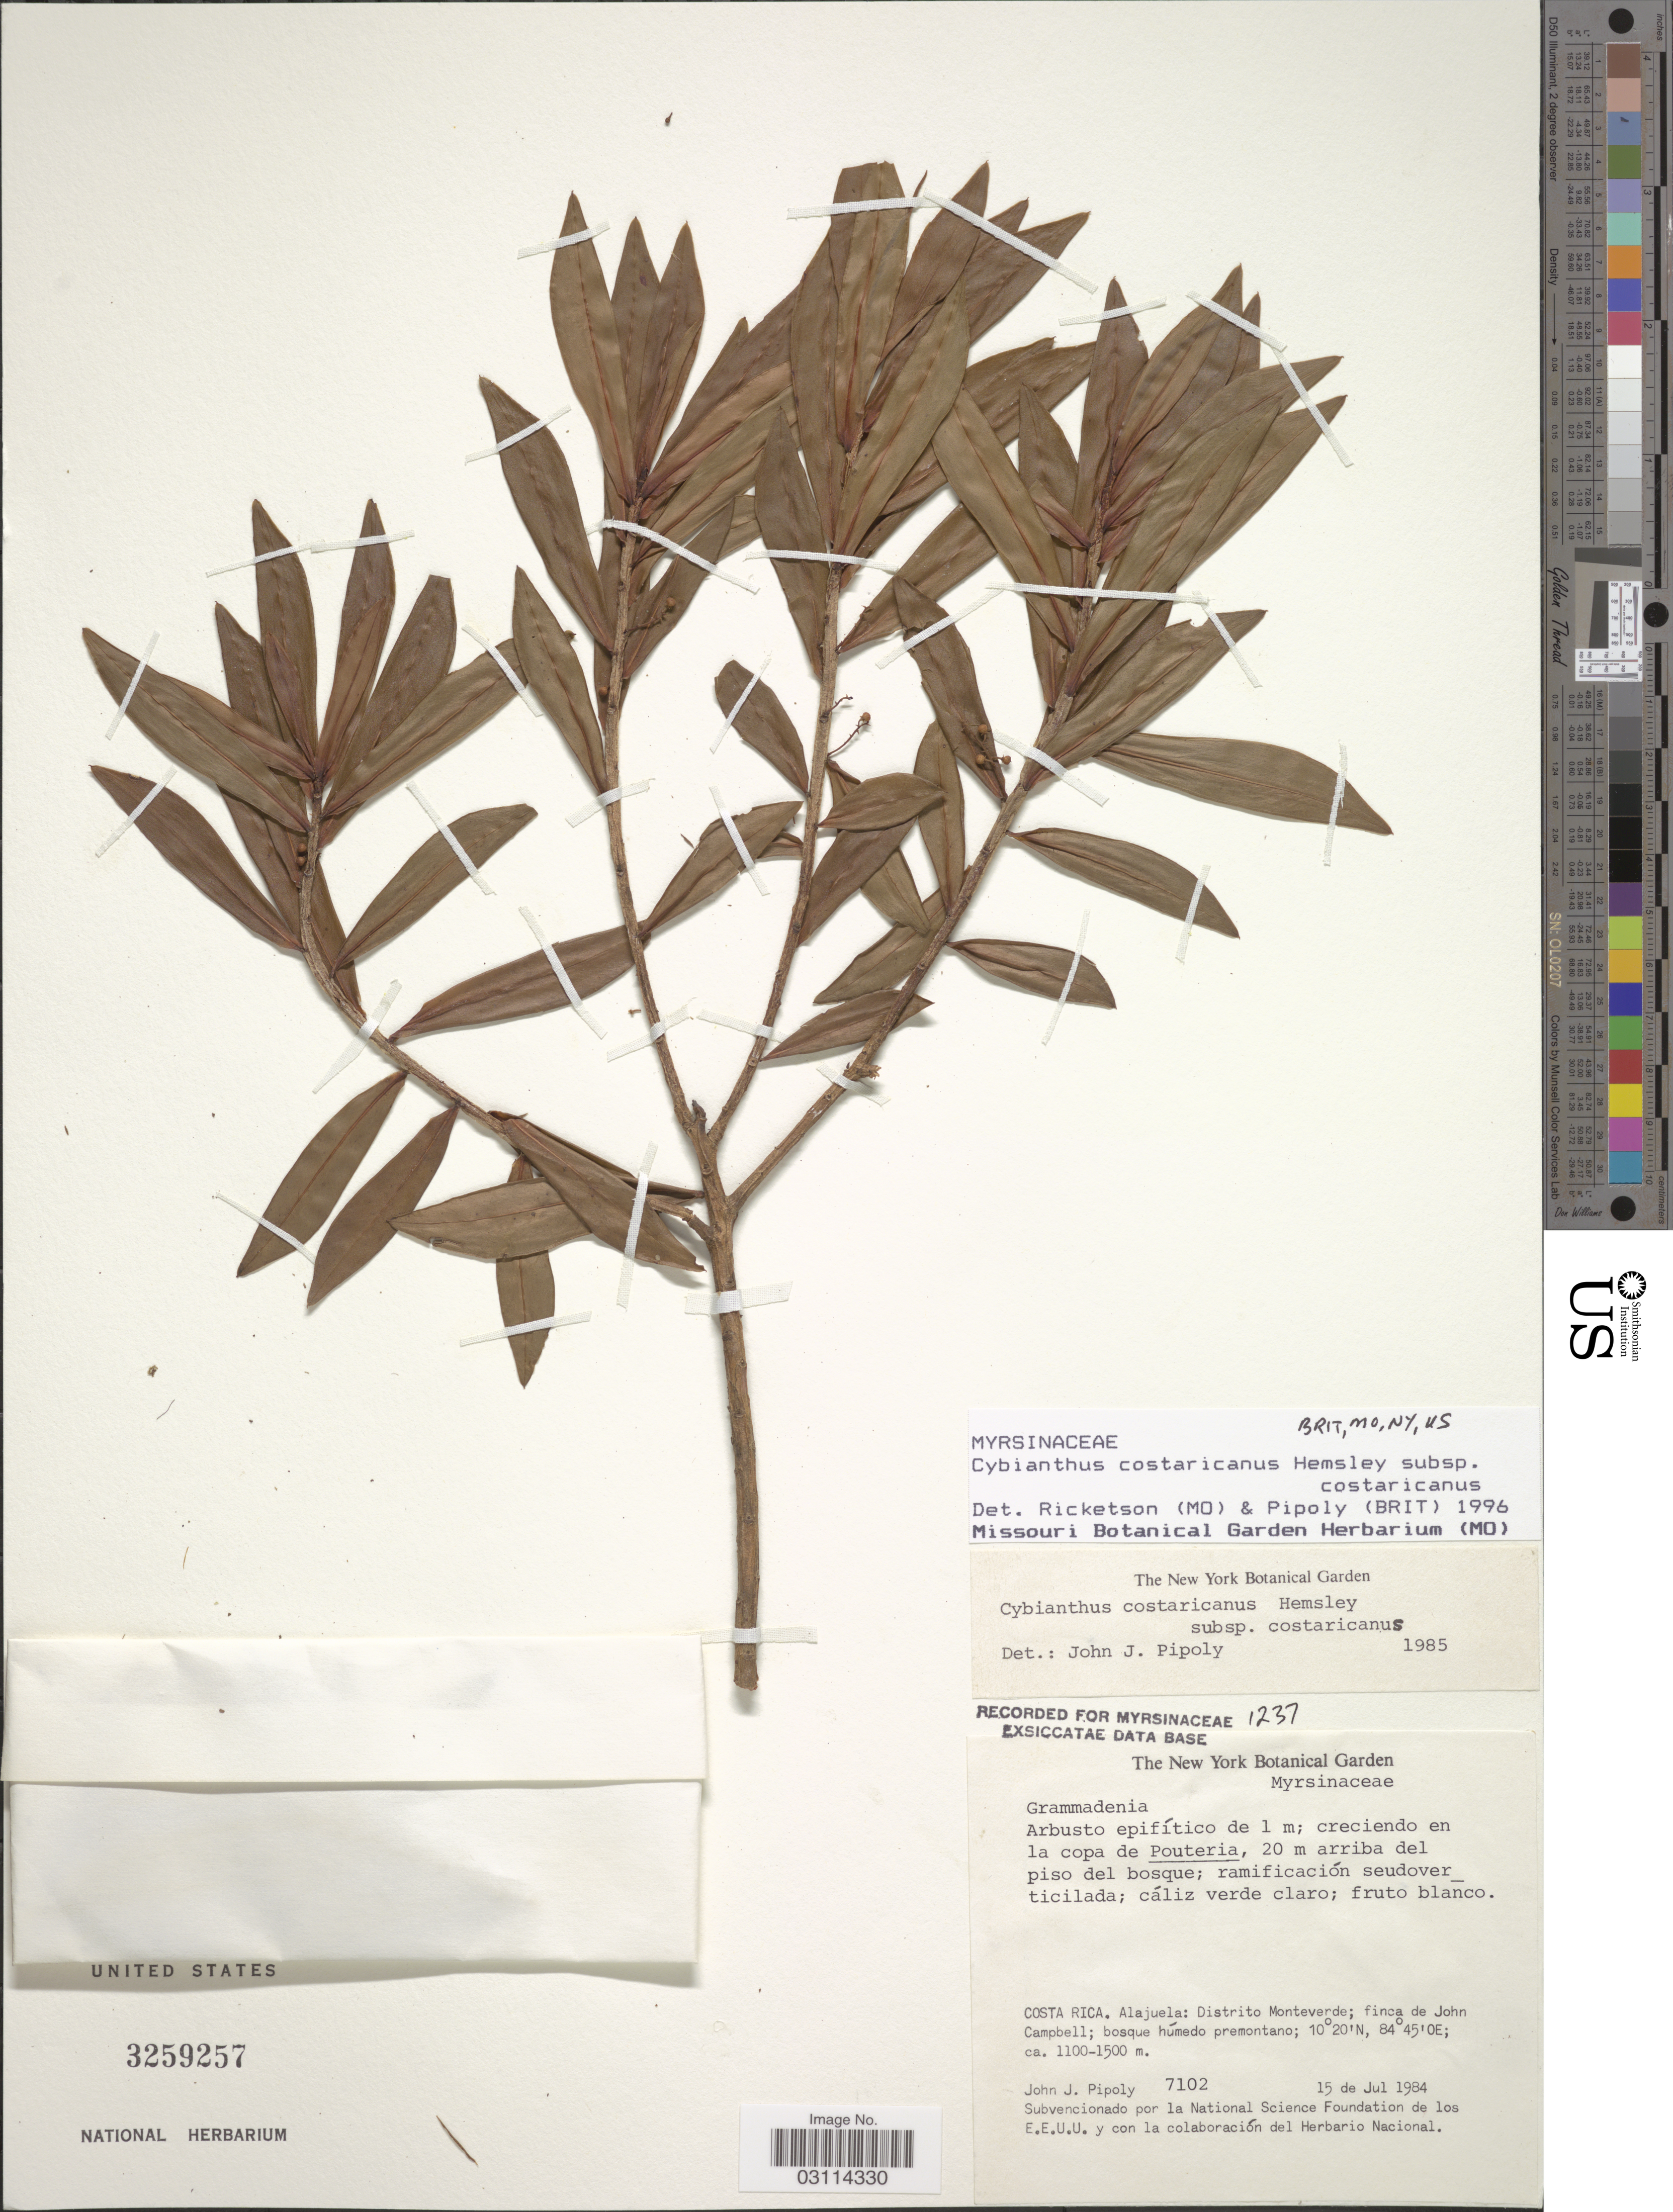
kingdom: Plantae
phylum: Tracheophyta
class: Magnoliopsida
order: Ericales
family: Primulaceae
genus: Cybianthus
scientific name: Cybianthus costaricanus subsp. costaricanus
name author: Hemsl.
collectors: J. J. Pipoly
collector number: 7102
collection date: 1984-07-15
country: Costa Rica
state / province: Alajuela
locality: Distrito Monteverde; finca de John Campbell; bosque húmedo premontano.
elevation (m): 1100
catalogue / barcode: US 3259257